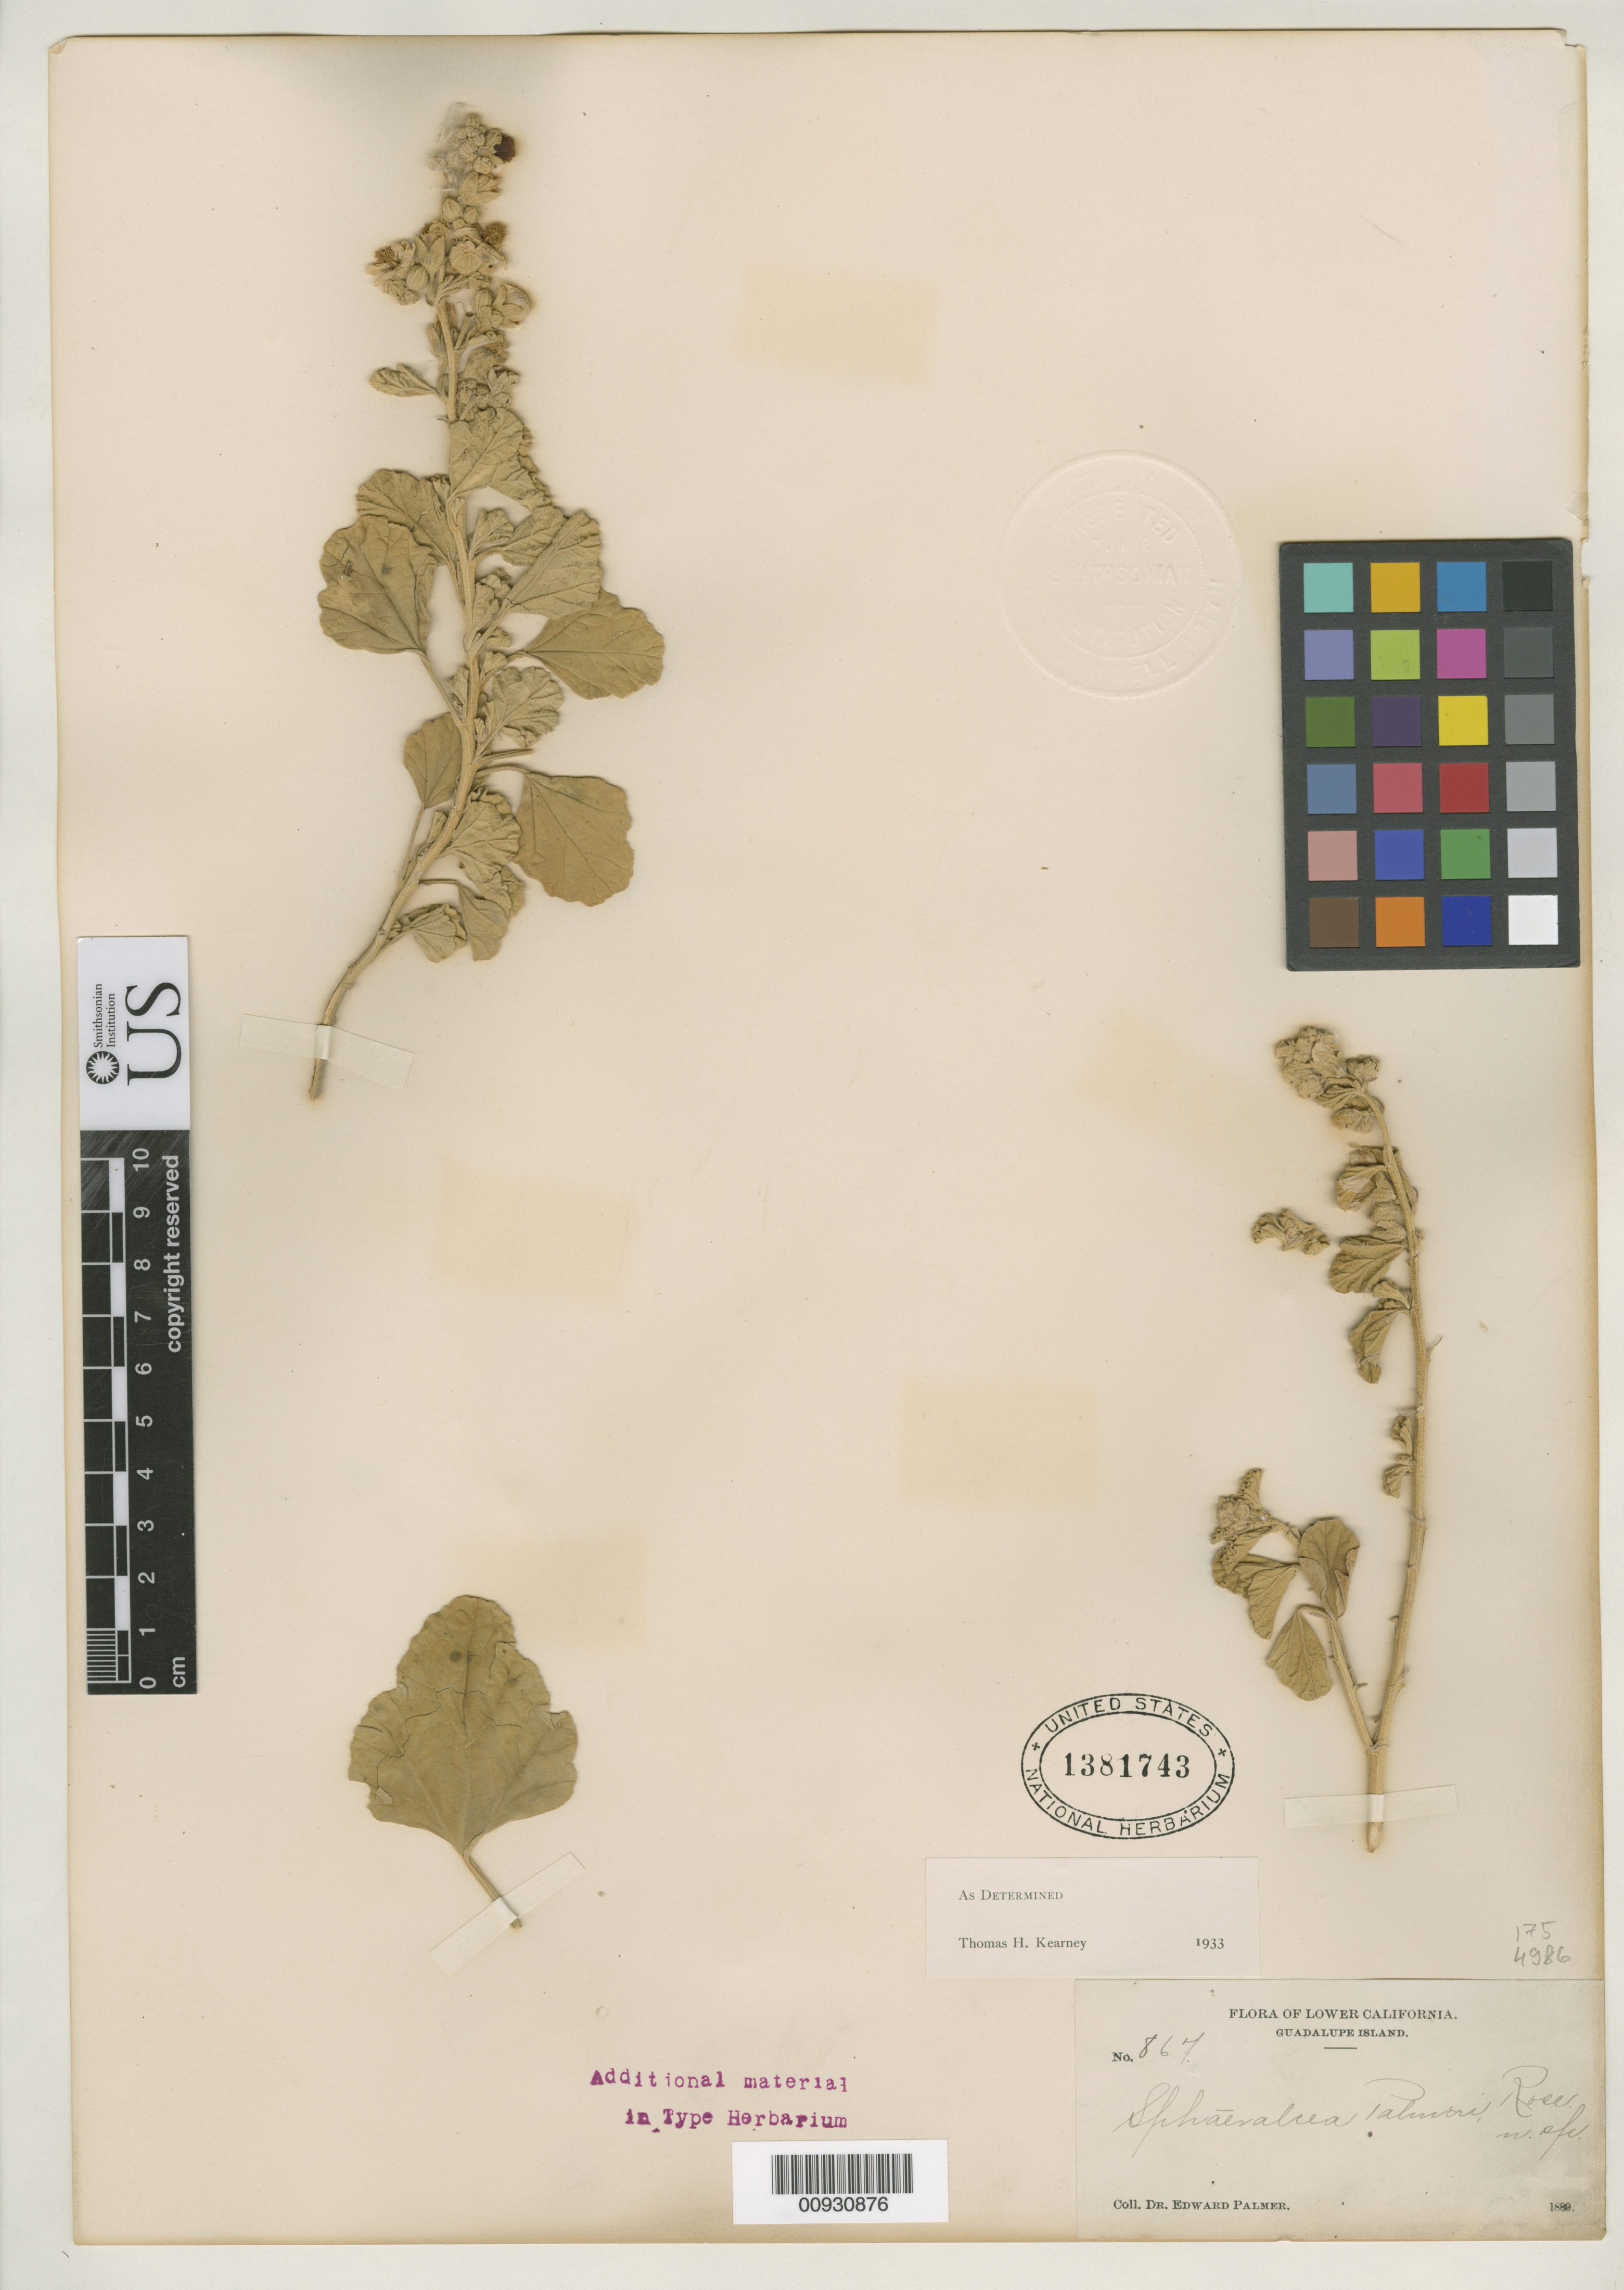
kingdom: Plantae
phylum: Tracheophyta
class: Magnoliopsida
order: Malvales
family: Malvaceae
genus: Sphaeralcea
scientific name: Sphaeralcea palmeri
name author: Rose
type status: Isotype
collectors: E. Palmer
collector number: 867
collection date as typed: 1889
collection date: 1889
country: Mexico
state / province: Baja California Sur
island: Guadalupe Island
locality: Lower California, Guadalupe Island.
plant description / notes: Protologue (mis) cites collection number as "897".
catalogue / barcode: US 1381743